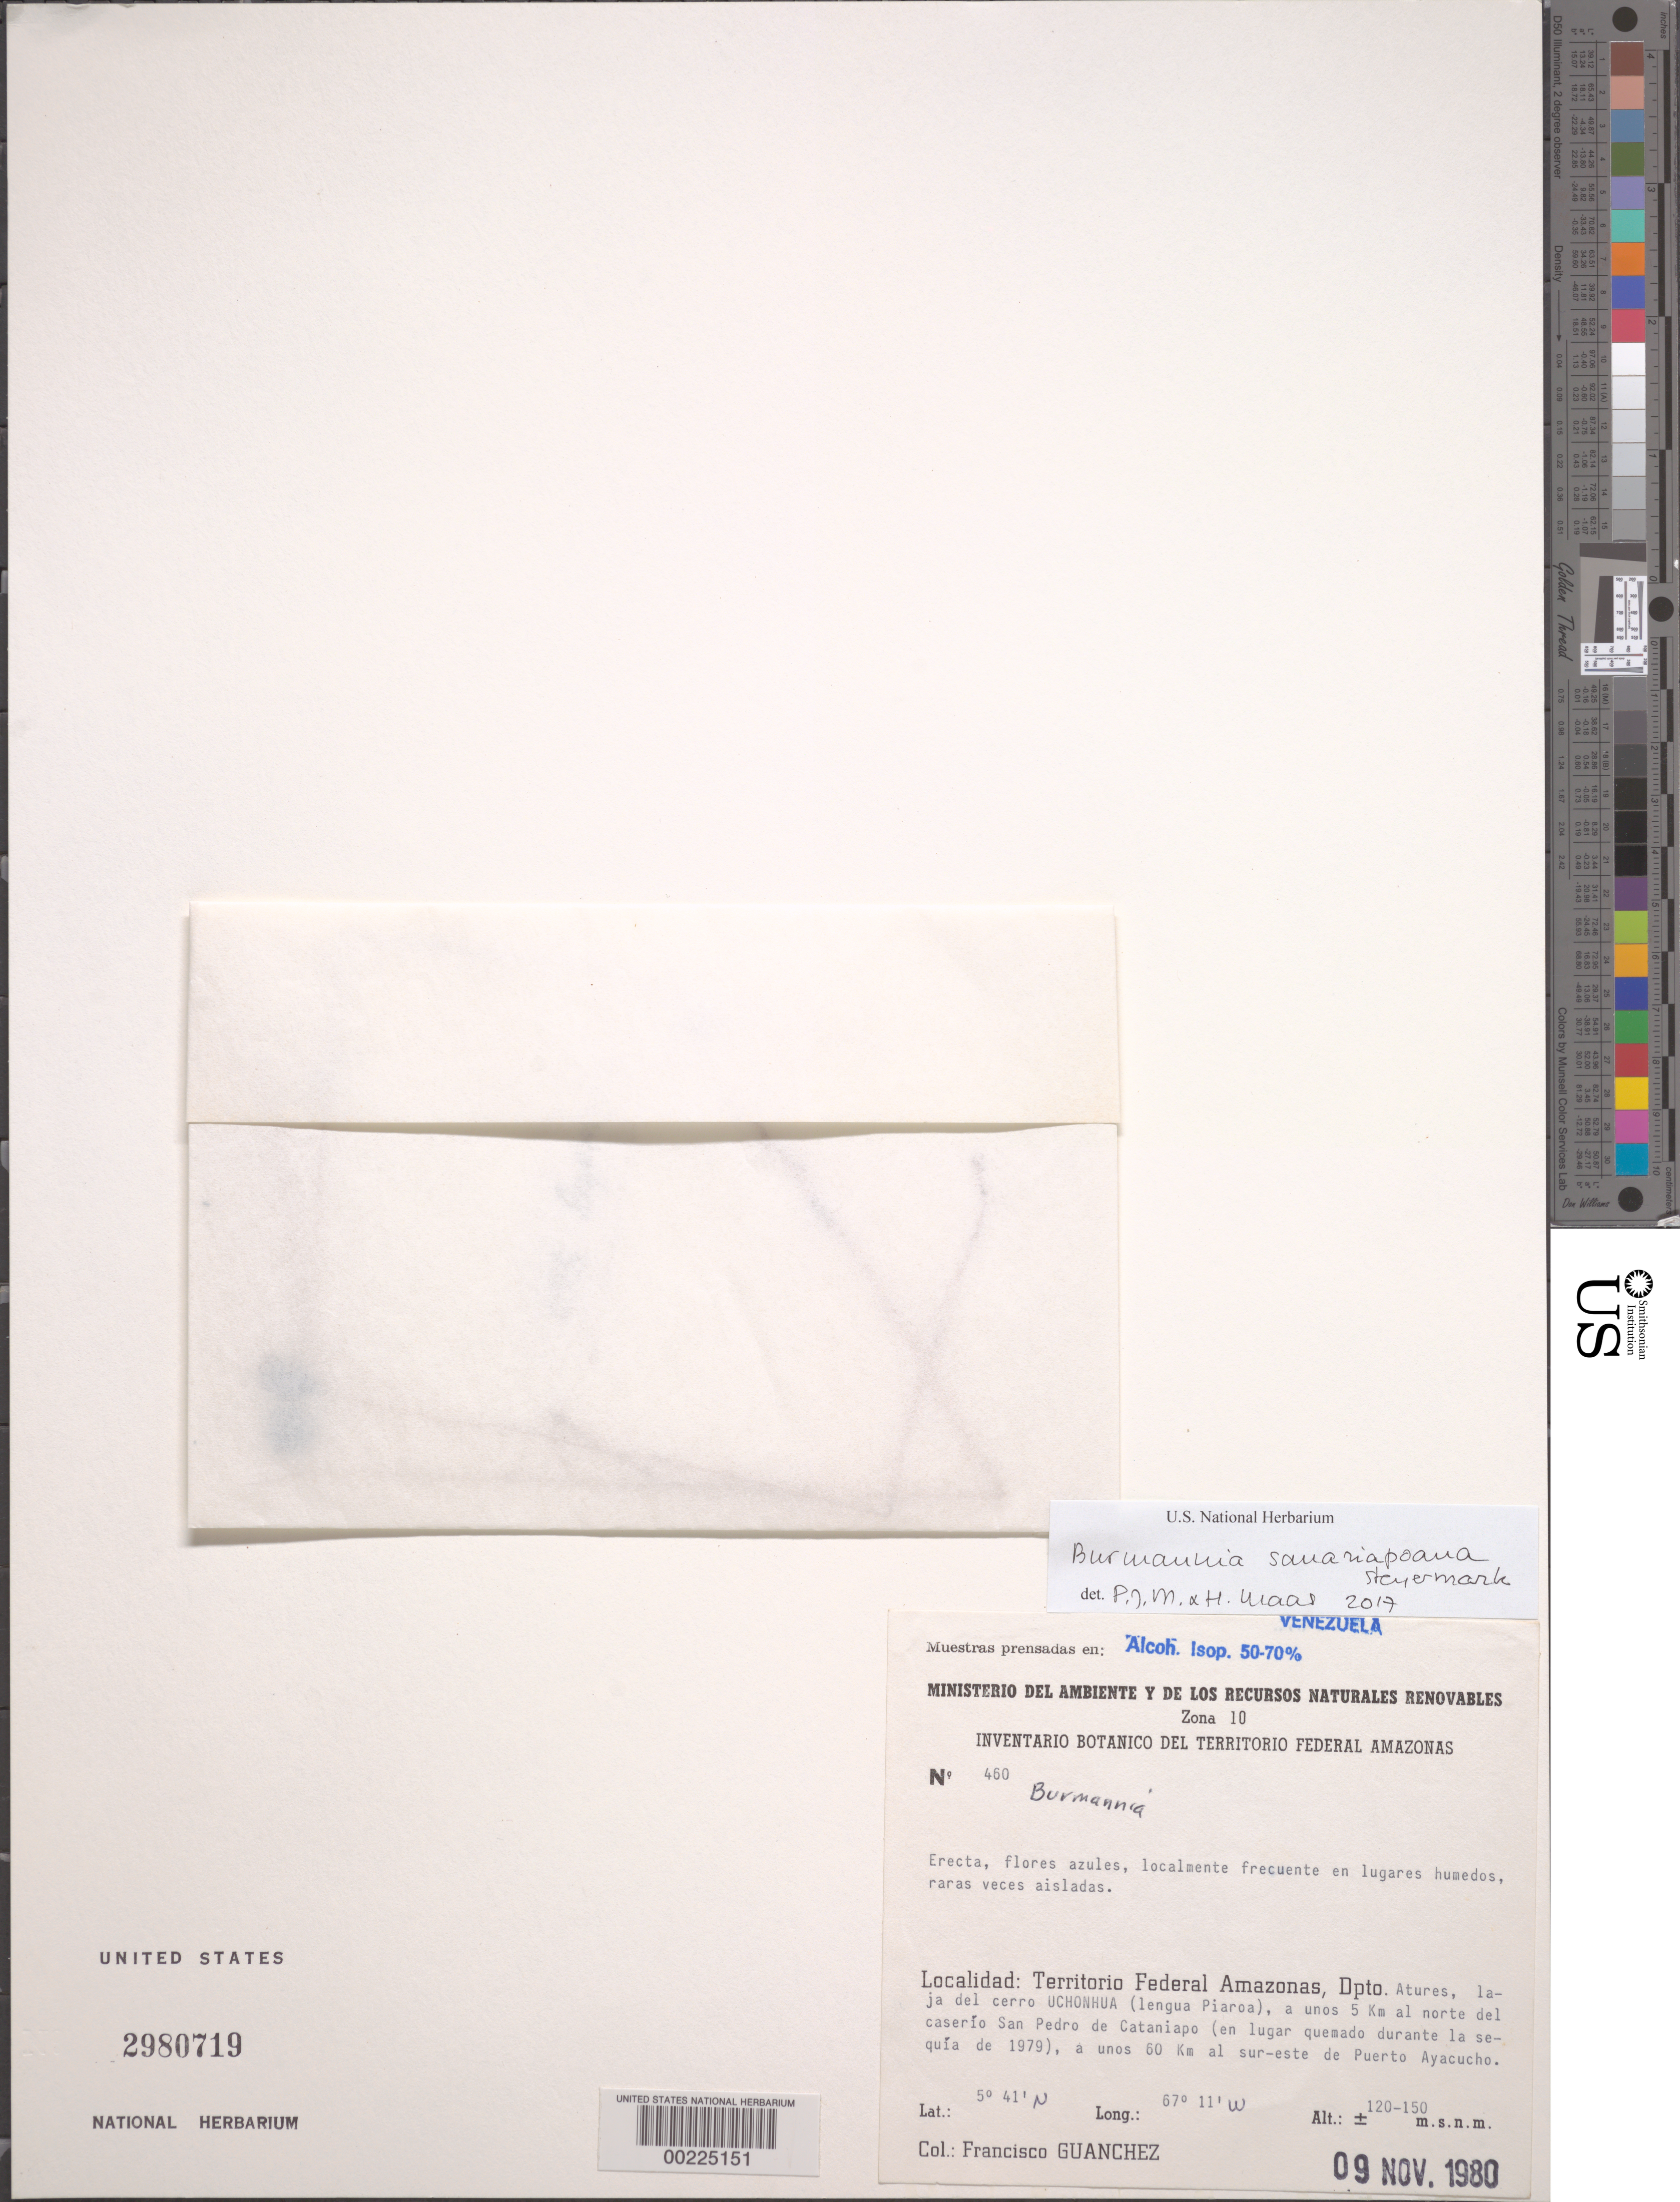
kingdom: Plantae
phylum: Tracheophyta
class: Liliopsida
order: Dioscoreales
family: Burmanniaceae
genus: Burmannia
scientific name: Burmannia sanariapoana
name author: Steyerm.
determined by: Maas, P. J. M., Curator of the herbarium (U), Nationaal Herbarium Nederland (NETHERLANDS)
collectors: F. Guánchez M.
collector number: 460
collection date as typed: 09 Nov 1980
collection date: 1980-11-09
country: Venezuela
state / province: Amazonas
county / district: Atures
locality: Cerro uchonhua, 5 km n of san pedro de cataniapo, 60 km se of puerto ayachucho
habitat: Slopes; humid places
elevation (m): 120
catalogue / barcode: US 2980719